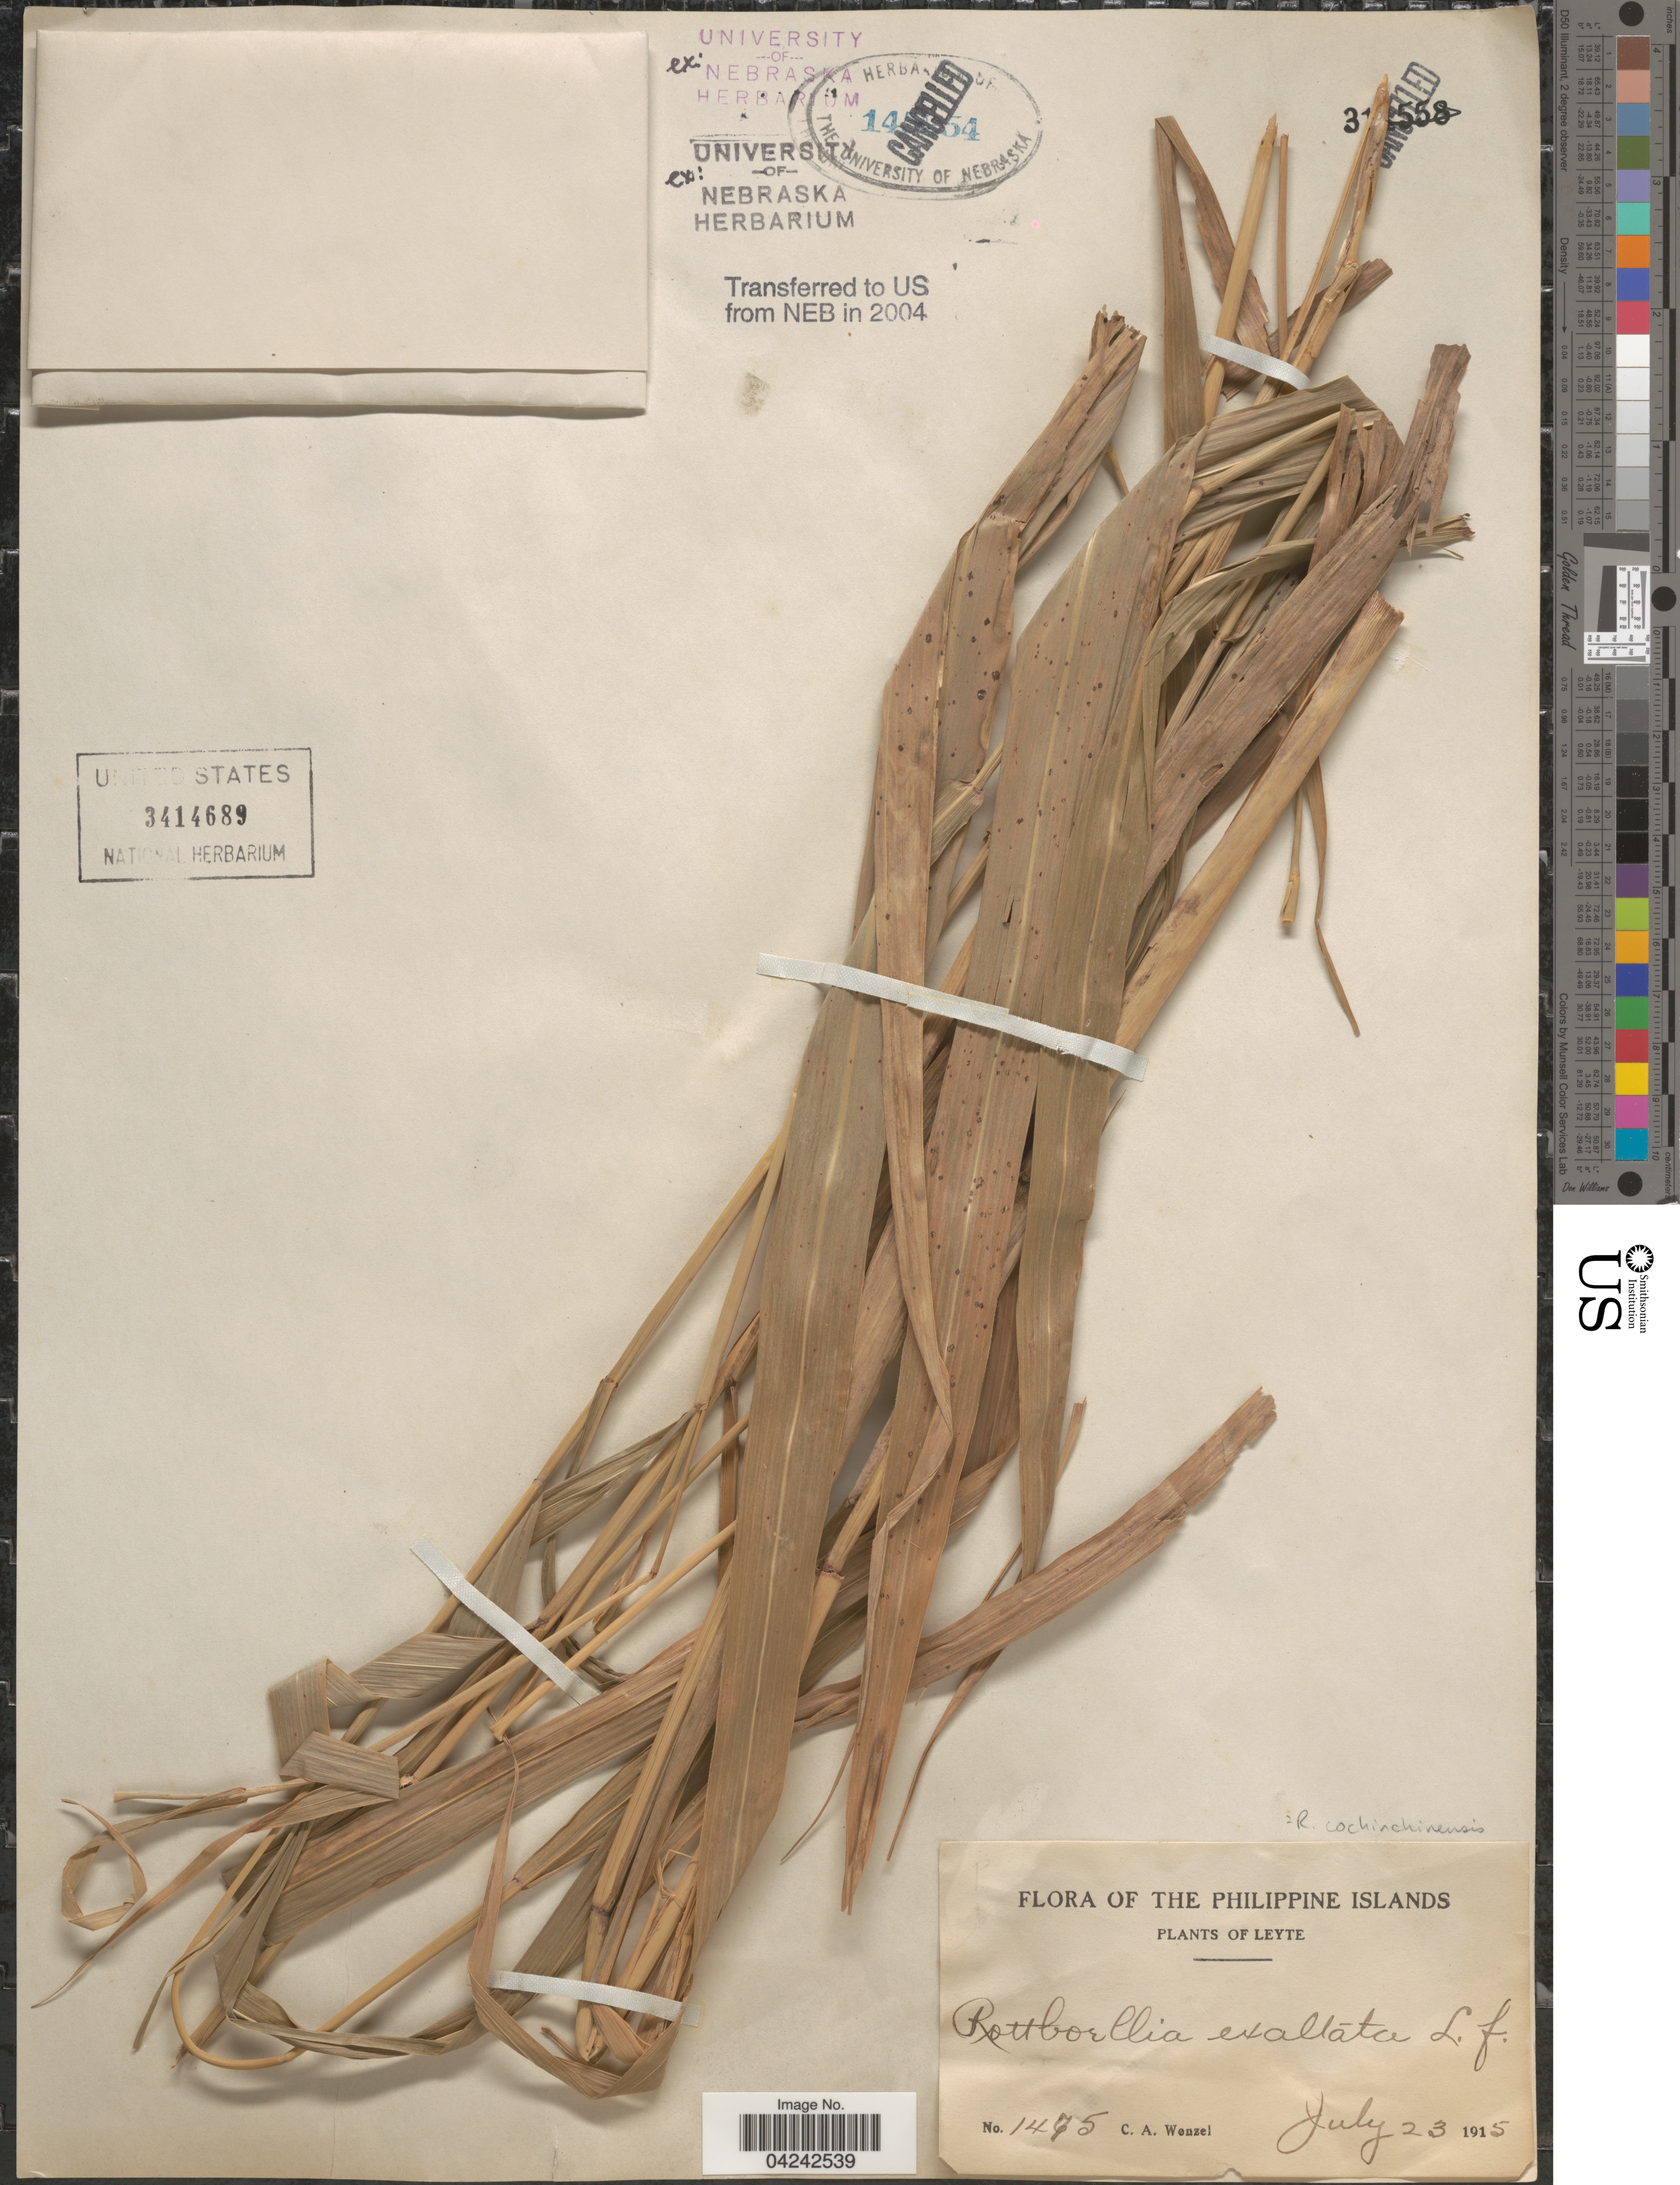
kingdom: Plantae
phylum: Tracheophyta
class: Liliopsida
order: Poales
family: Poaceae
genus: Rottboellia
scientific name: Rottboellia cochinchinensis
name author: (Lour.) Clayton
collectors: C. Wenzel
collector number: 1475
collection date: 1915-07-23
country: Philippines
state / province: Eastern Visayas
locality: Philippine Islands. Leyte.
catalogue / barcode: US 3414689